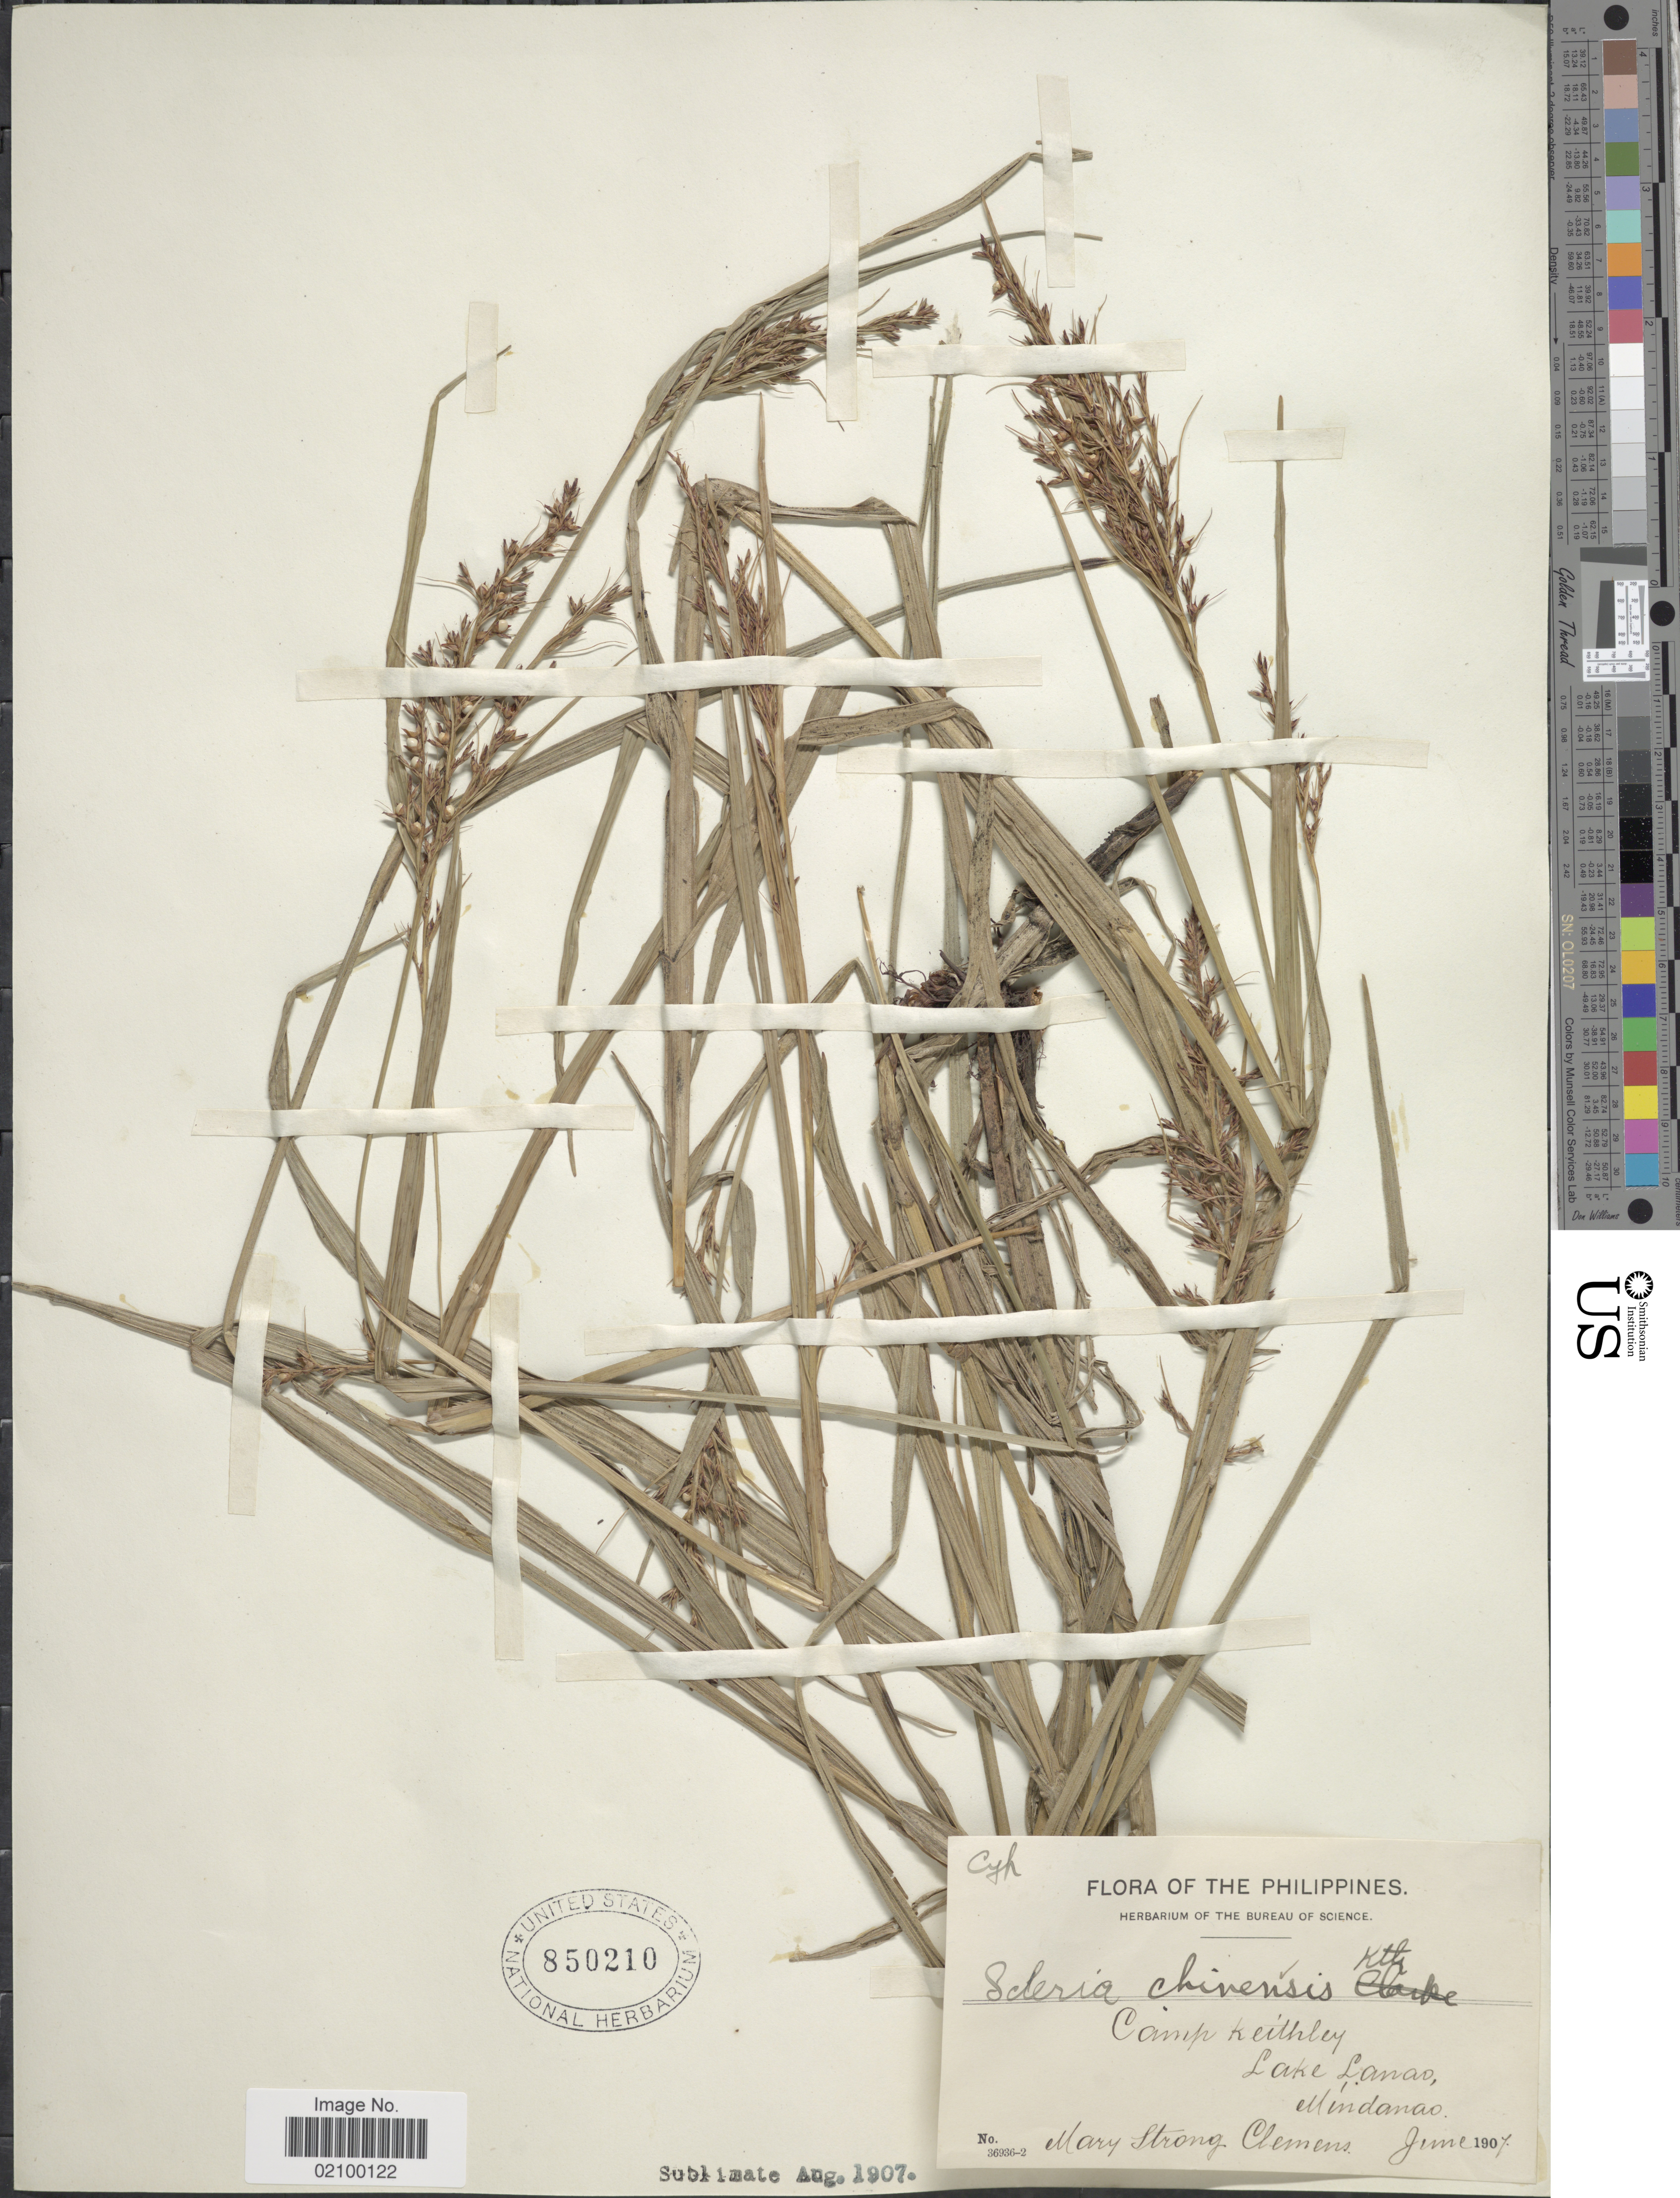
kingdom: Plantae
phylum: Tracheophyta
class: Liliopsida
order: Poales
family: Cyperaceae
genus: Scleria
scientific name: Scleria sp.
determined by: Strong, Mark T., (BOT), Smithsonian Institution - National Museum of Natural History (UNITED STATES)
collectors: M. S. Clemens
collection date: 1907-06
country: Philippines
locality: Camp Keithley, Lake Lanao, Mindanao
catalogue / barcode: US 850210